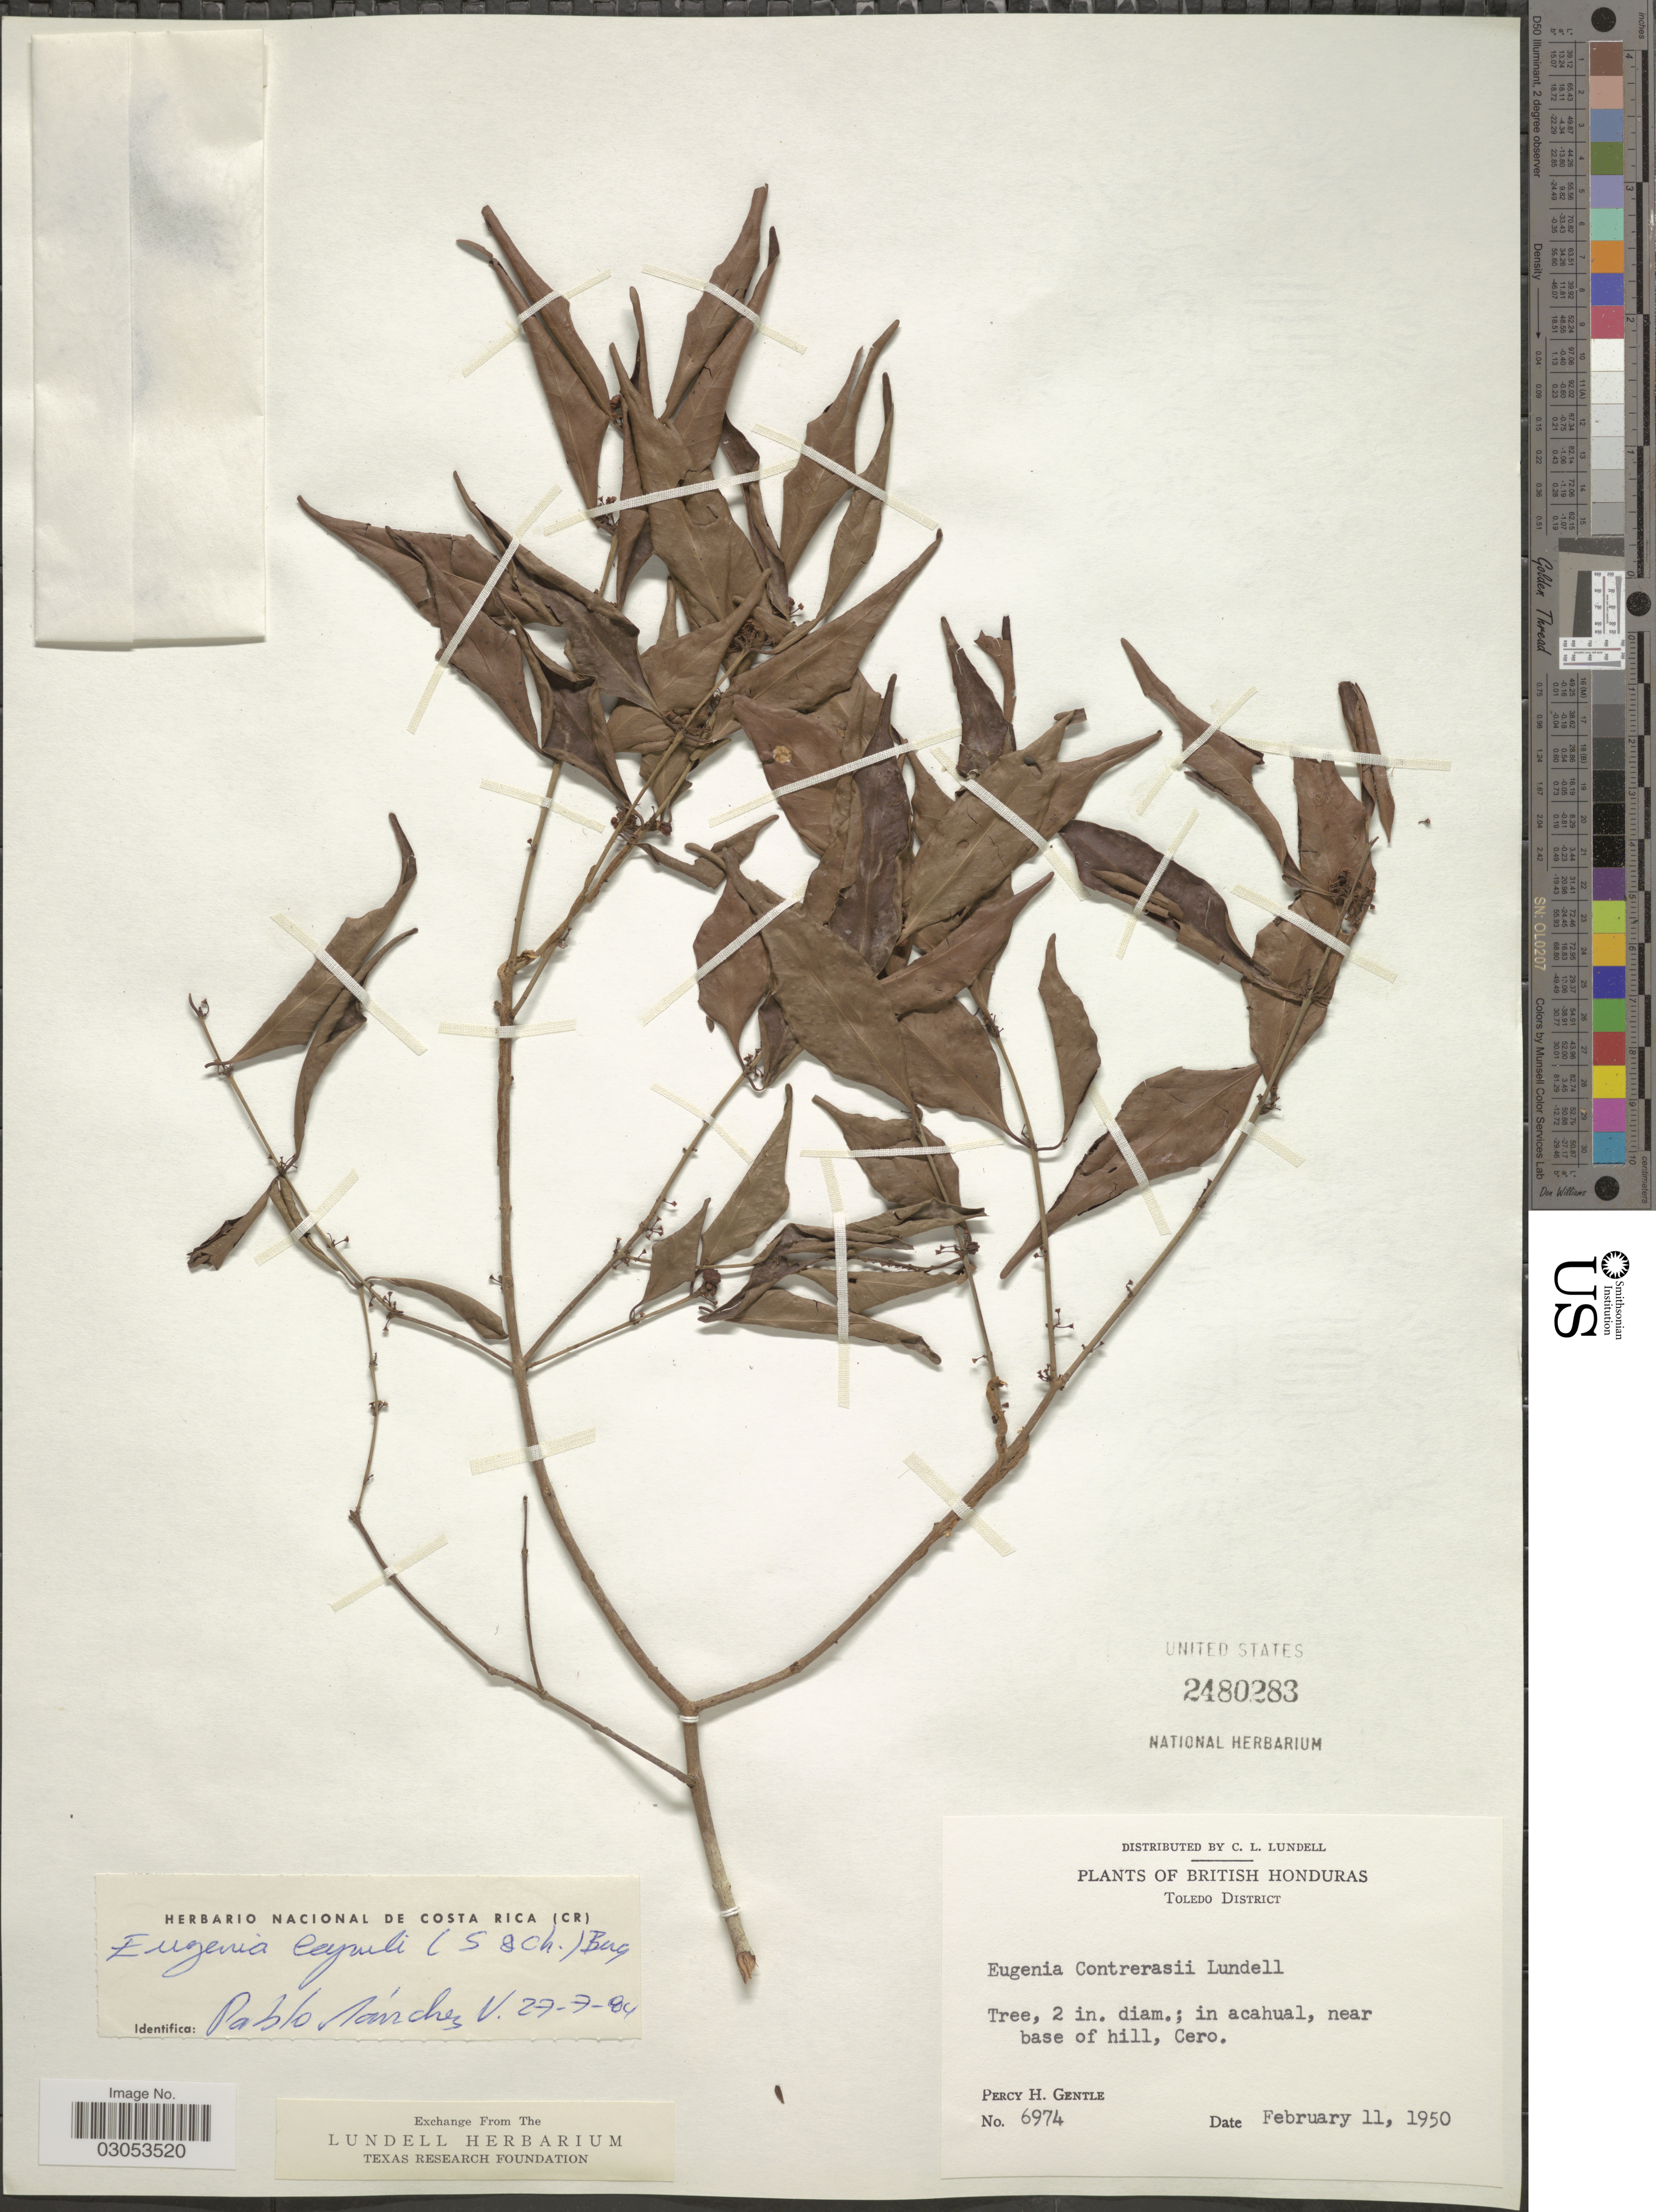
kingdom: Plantae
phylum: Tracheophyta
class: Magnoliopsida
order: Myrtales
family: Myrtaceae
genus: Eugenia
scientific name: Eugenia capuli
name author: (Schltdl. & Cham.) Hook. & Arn.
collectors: P. H. Gentle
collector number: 6974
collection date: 1950-02-11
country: Belize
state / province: Toledo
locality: British Honduras. Toledo District. In acahual, near base of hill, Cero.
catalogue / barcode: US 2480283